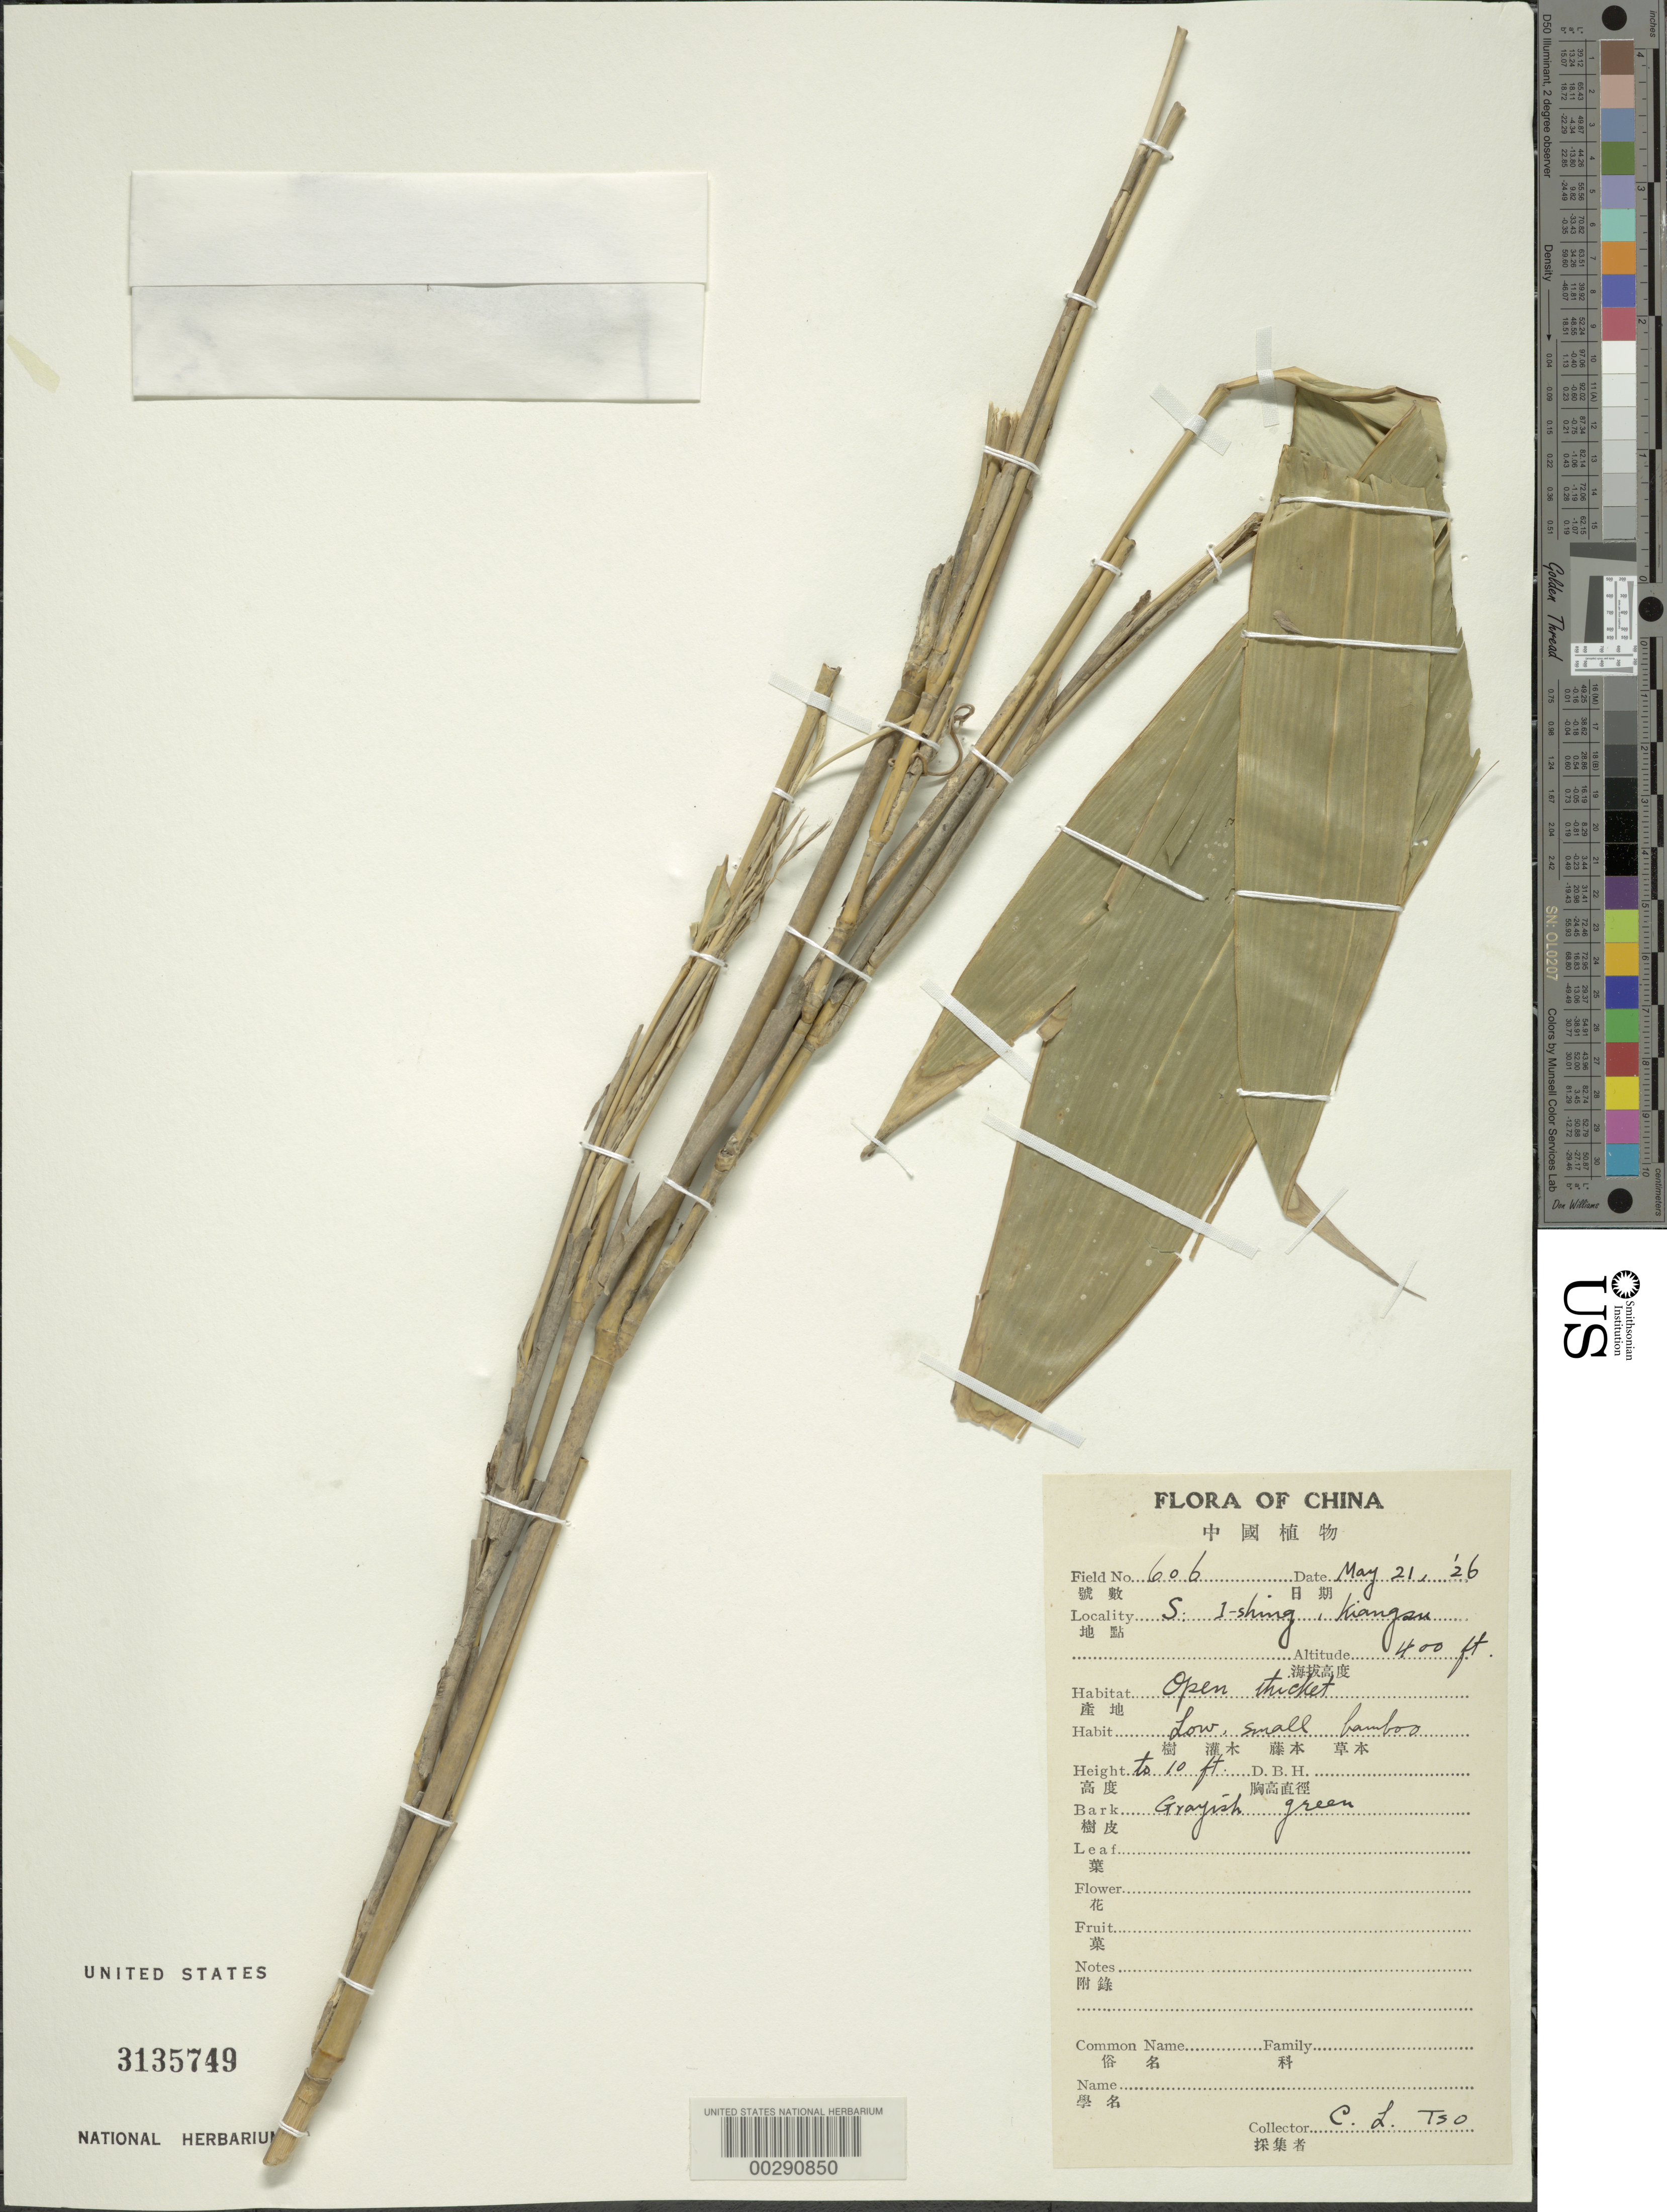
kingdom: Plantae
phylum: Tracheophyta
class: Liliopsida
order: Poales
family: Poaceae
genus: Phyllostachys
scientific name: Phyllostachys bambusoides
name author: Siebold & Zucc.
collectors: C. Tso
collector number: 606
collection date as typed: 21 May 1926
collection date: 1926-05-21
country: China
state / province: Jiangsu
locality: S. i-shing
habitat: Open thicket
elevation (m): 122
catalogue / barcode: US 3135749